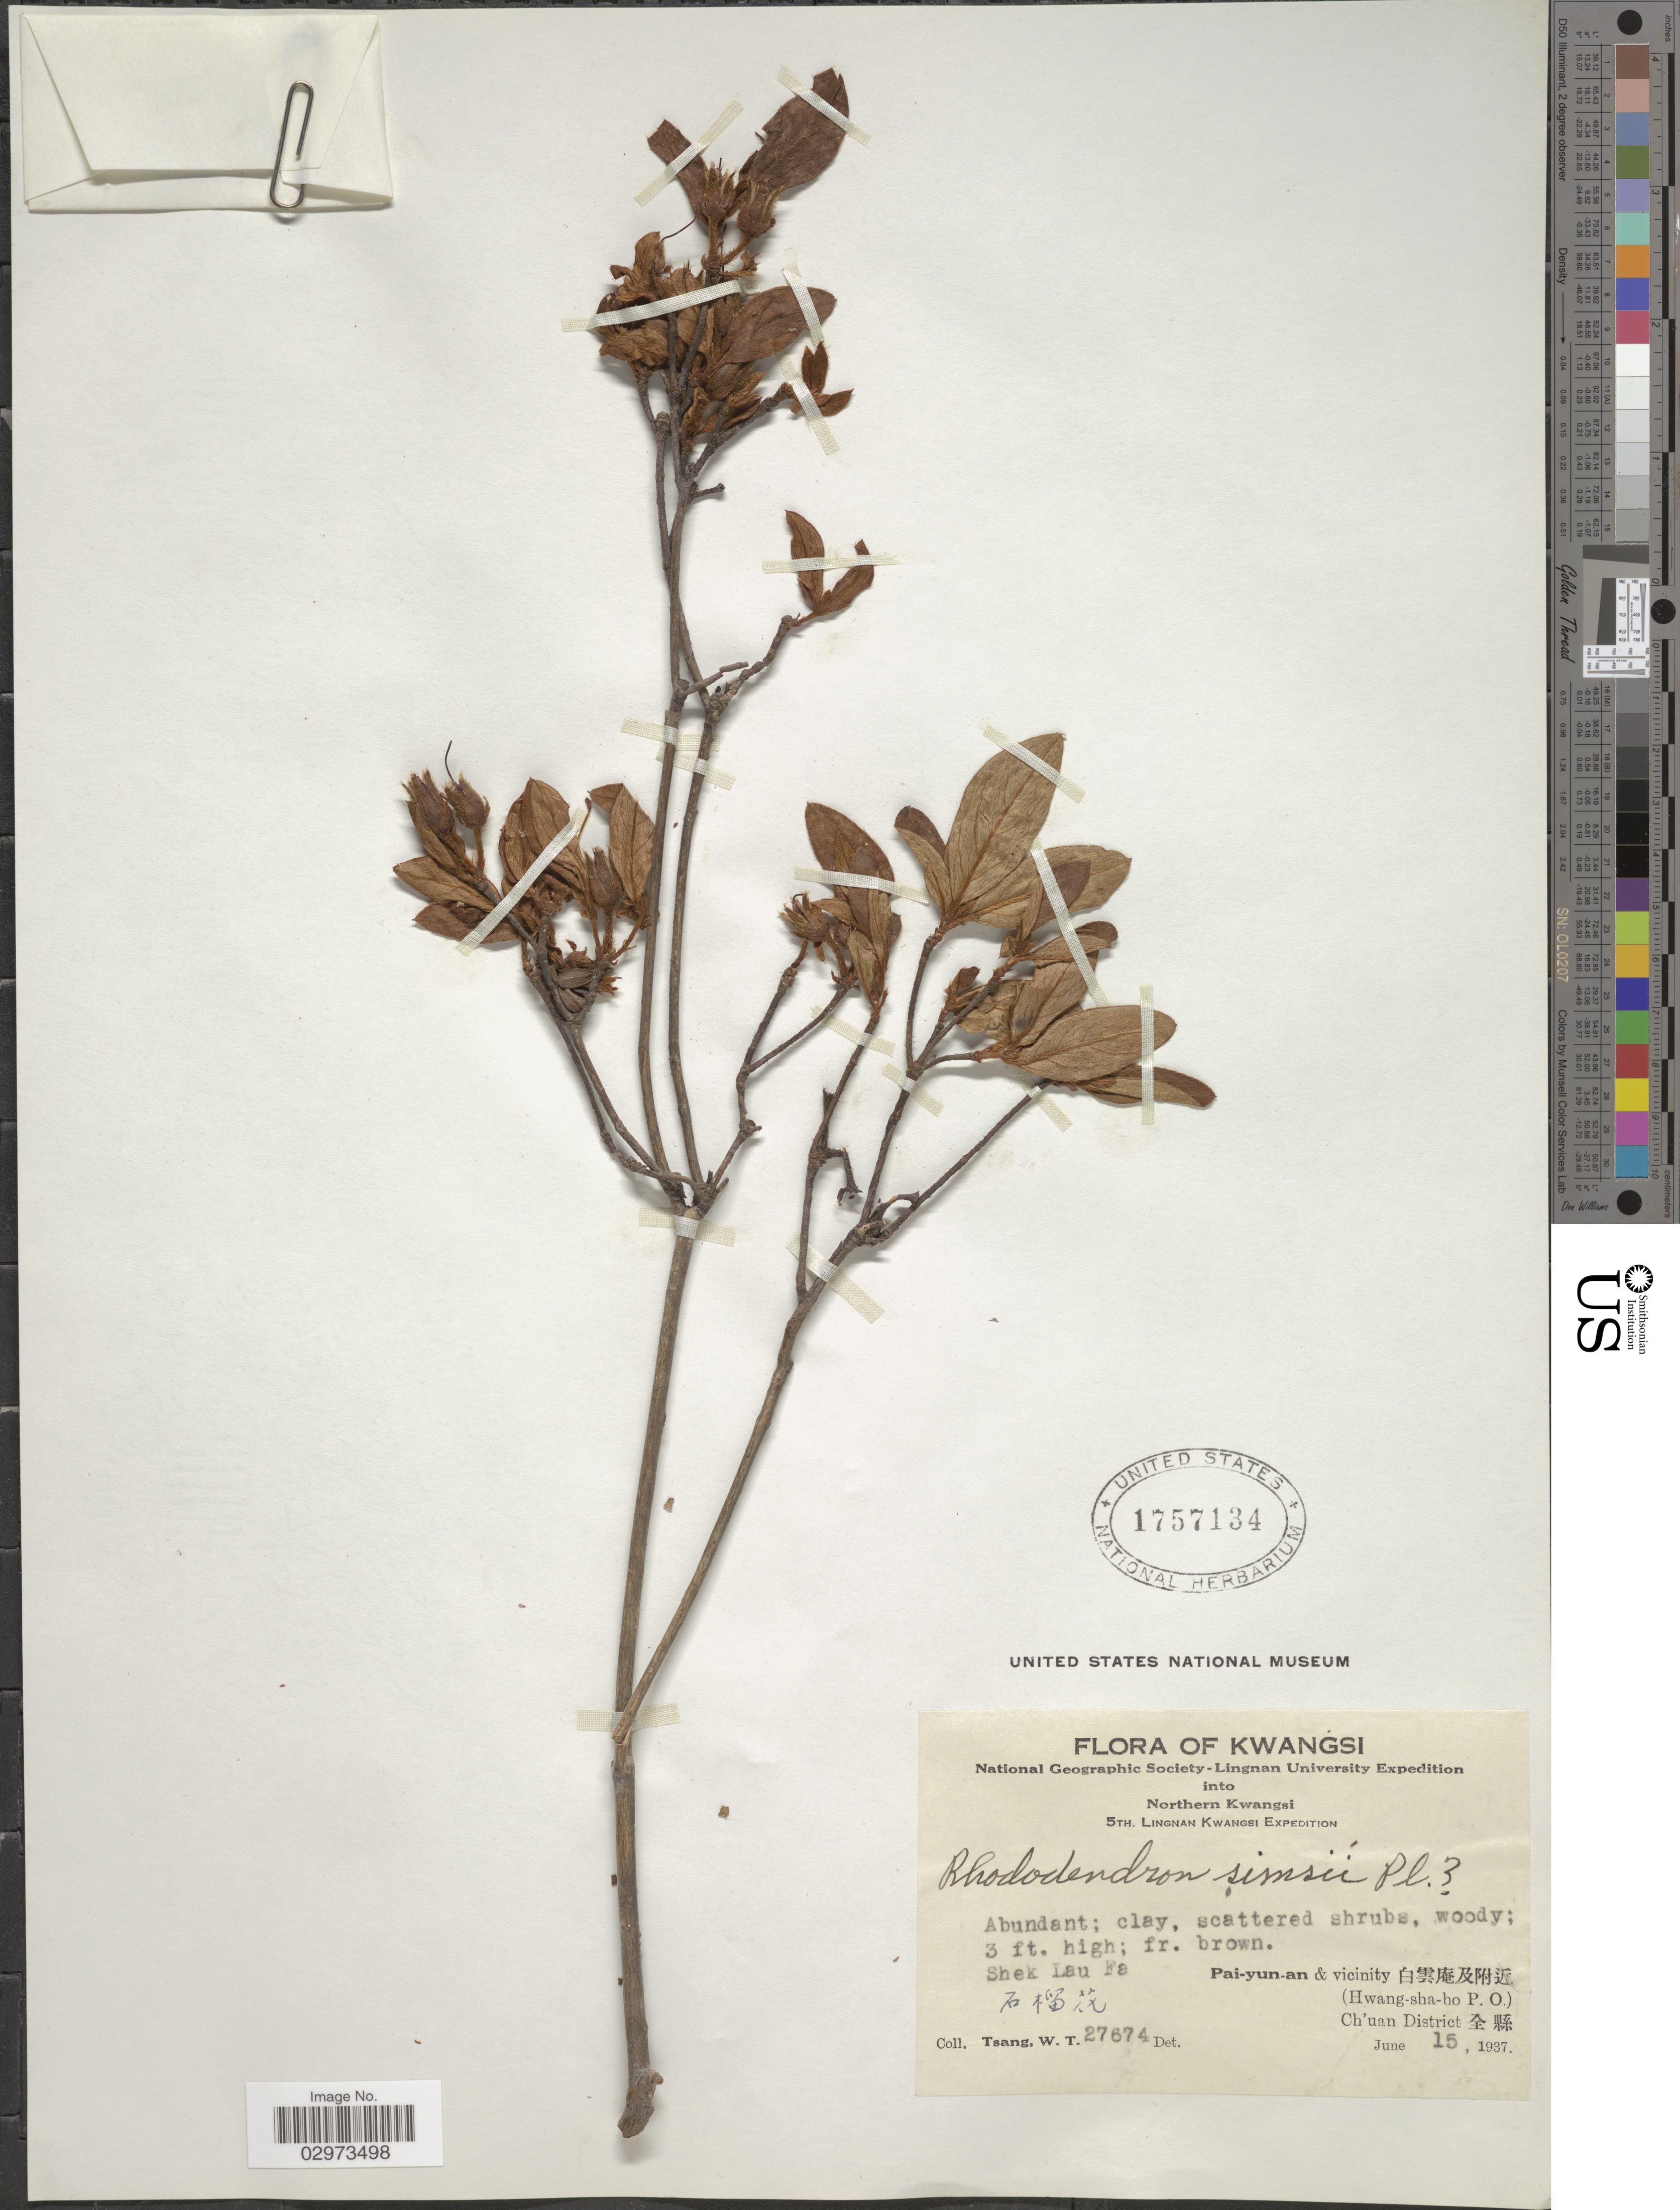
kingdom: Plantae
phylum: Tracheophyta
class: Magnoliopsida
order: Ericales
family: Ericaceae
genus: Rhododendron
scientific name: Rhododendron simsii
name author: Planch.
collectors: W. T. Tsang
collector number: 27674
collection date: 1937-06-15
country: China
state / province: Guangxi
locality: Kwangsi. Northern Kwangsi. Shek Lau Fa. Pai-yun-an & vicinity. (Heang-sha-ho P.O.). Ch'uan District.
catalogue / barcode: US 1757134